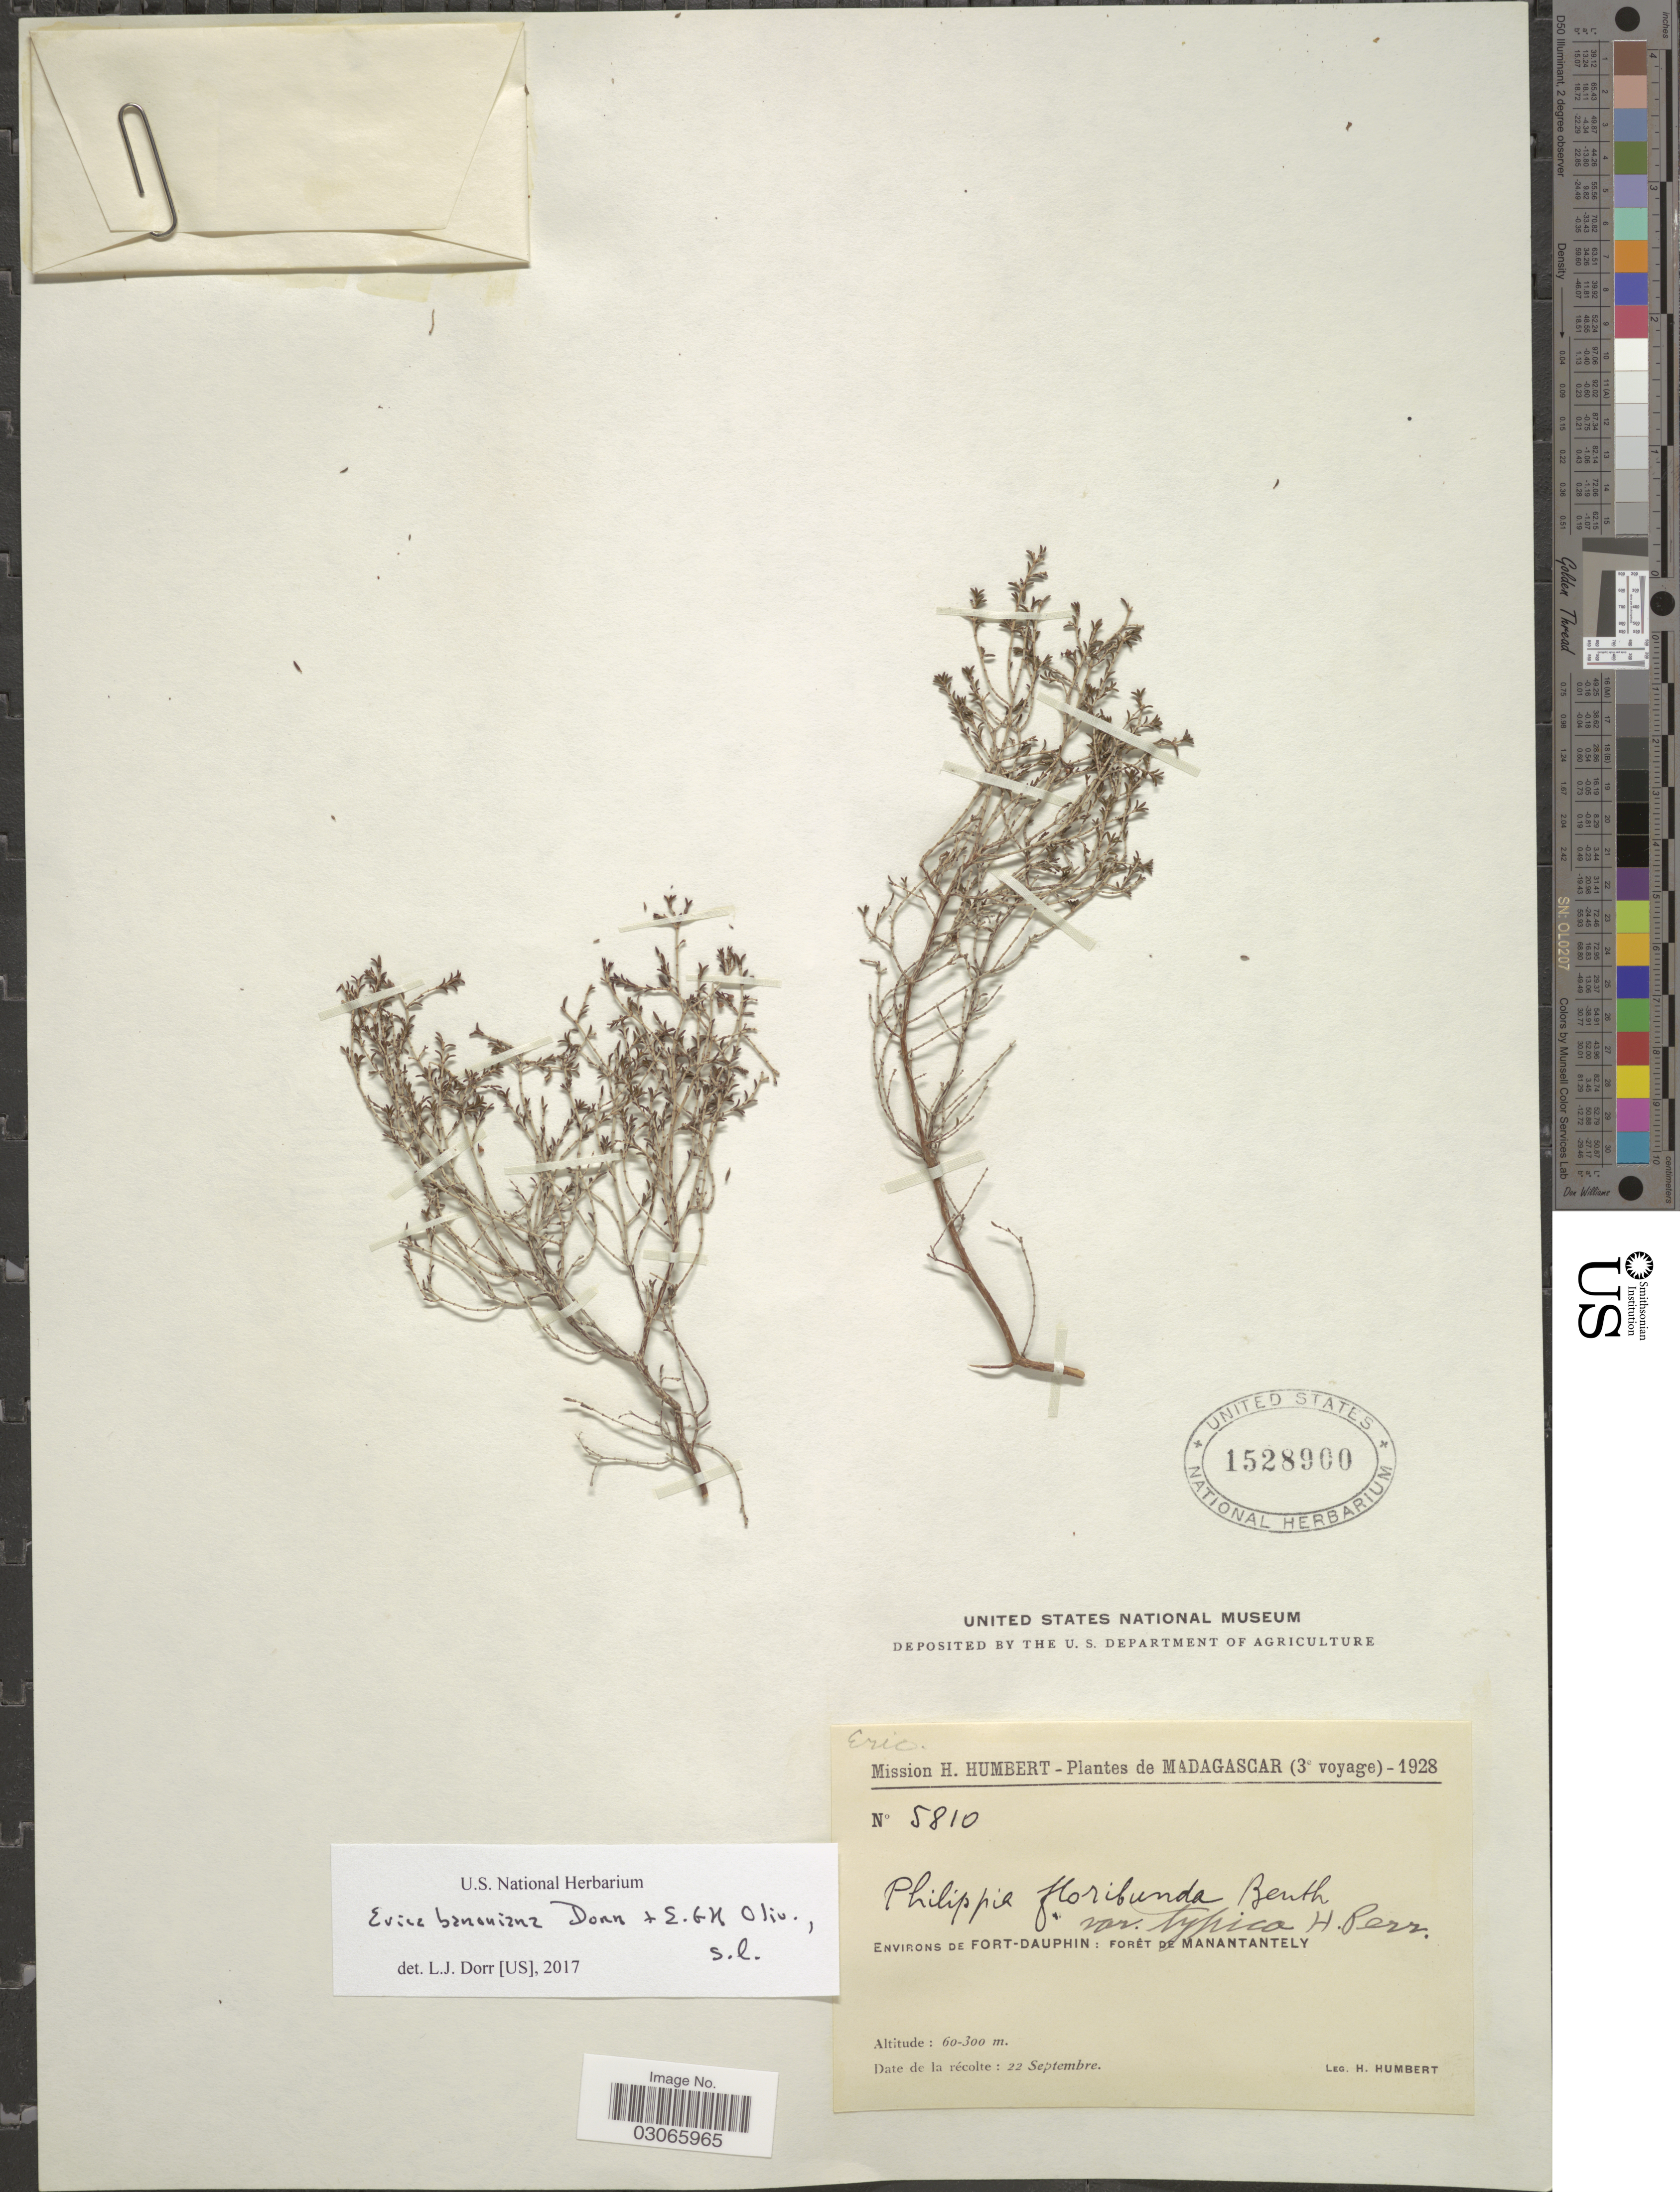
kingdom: Plantae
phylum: Tracheophyta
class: Magnoliopsida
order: Ericales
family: Ericaceae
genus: Erica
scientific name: Erica baroniana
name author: Dorr & E.G.H. Oliv.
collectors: H. Humbert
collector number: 5810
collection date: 1928-09-22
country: Madagascar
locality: Environs de Fort-Dauphin: Forêt de Manantantely.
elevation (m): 60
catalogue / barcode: US 1528900